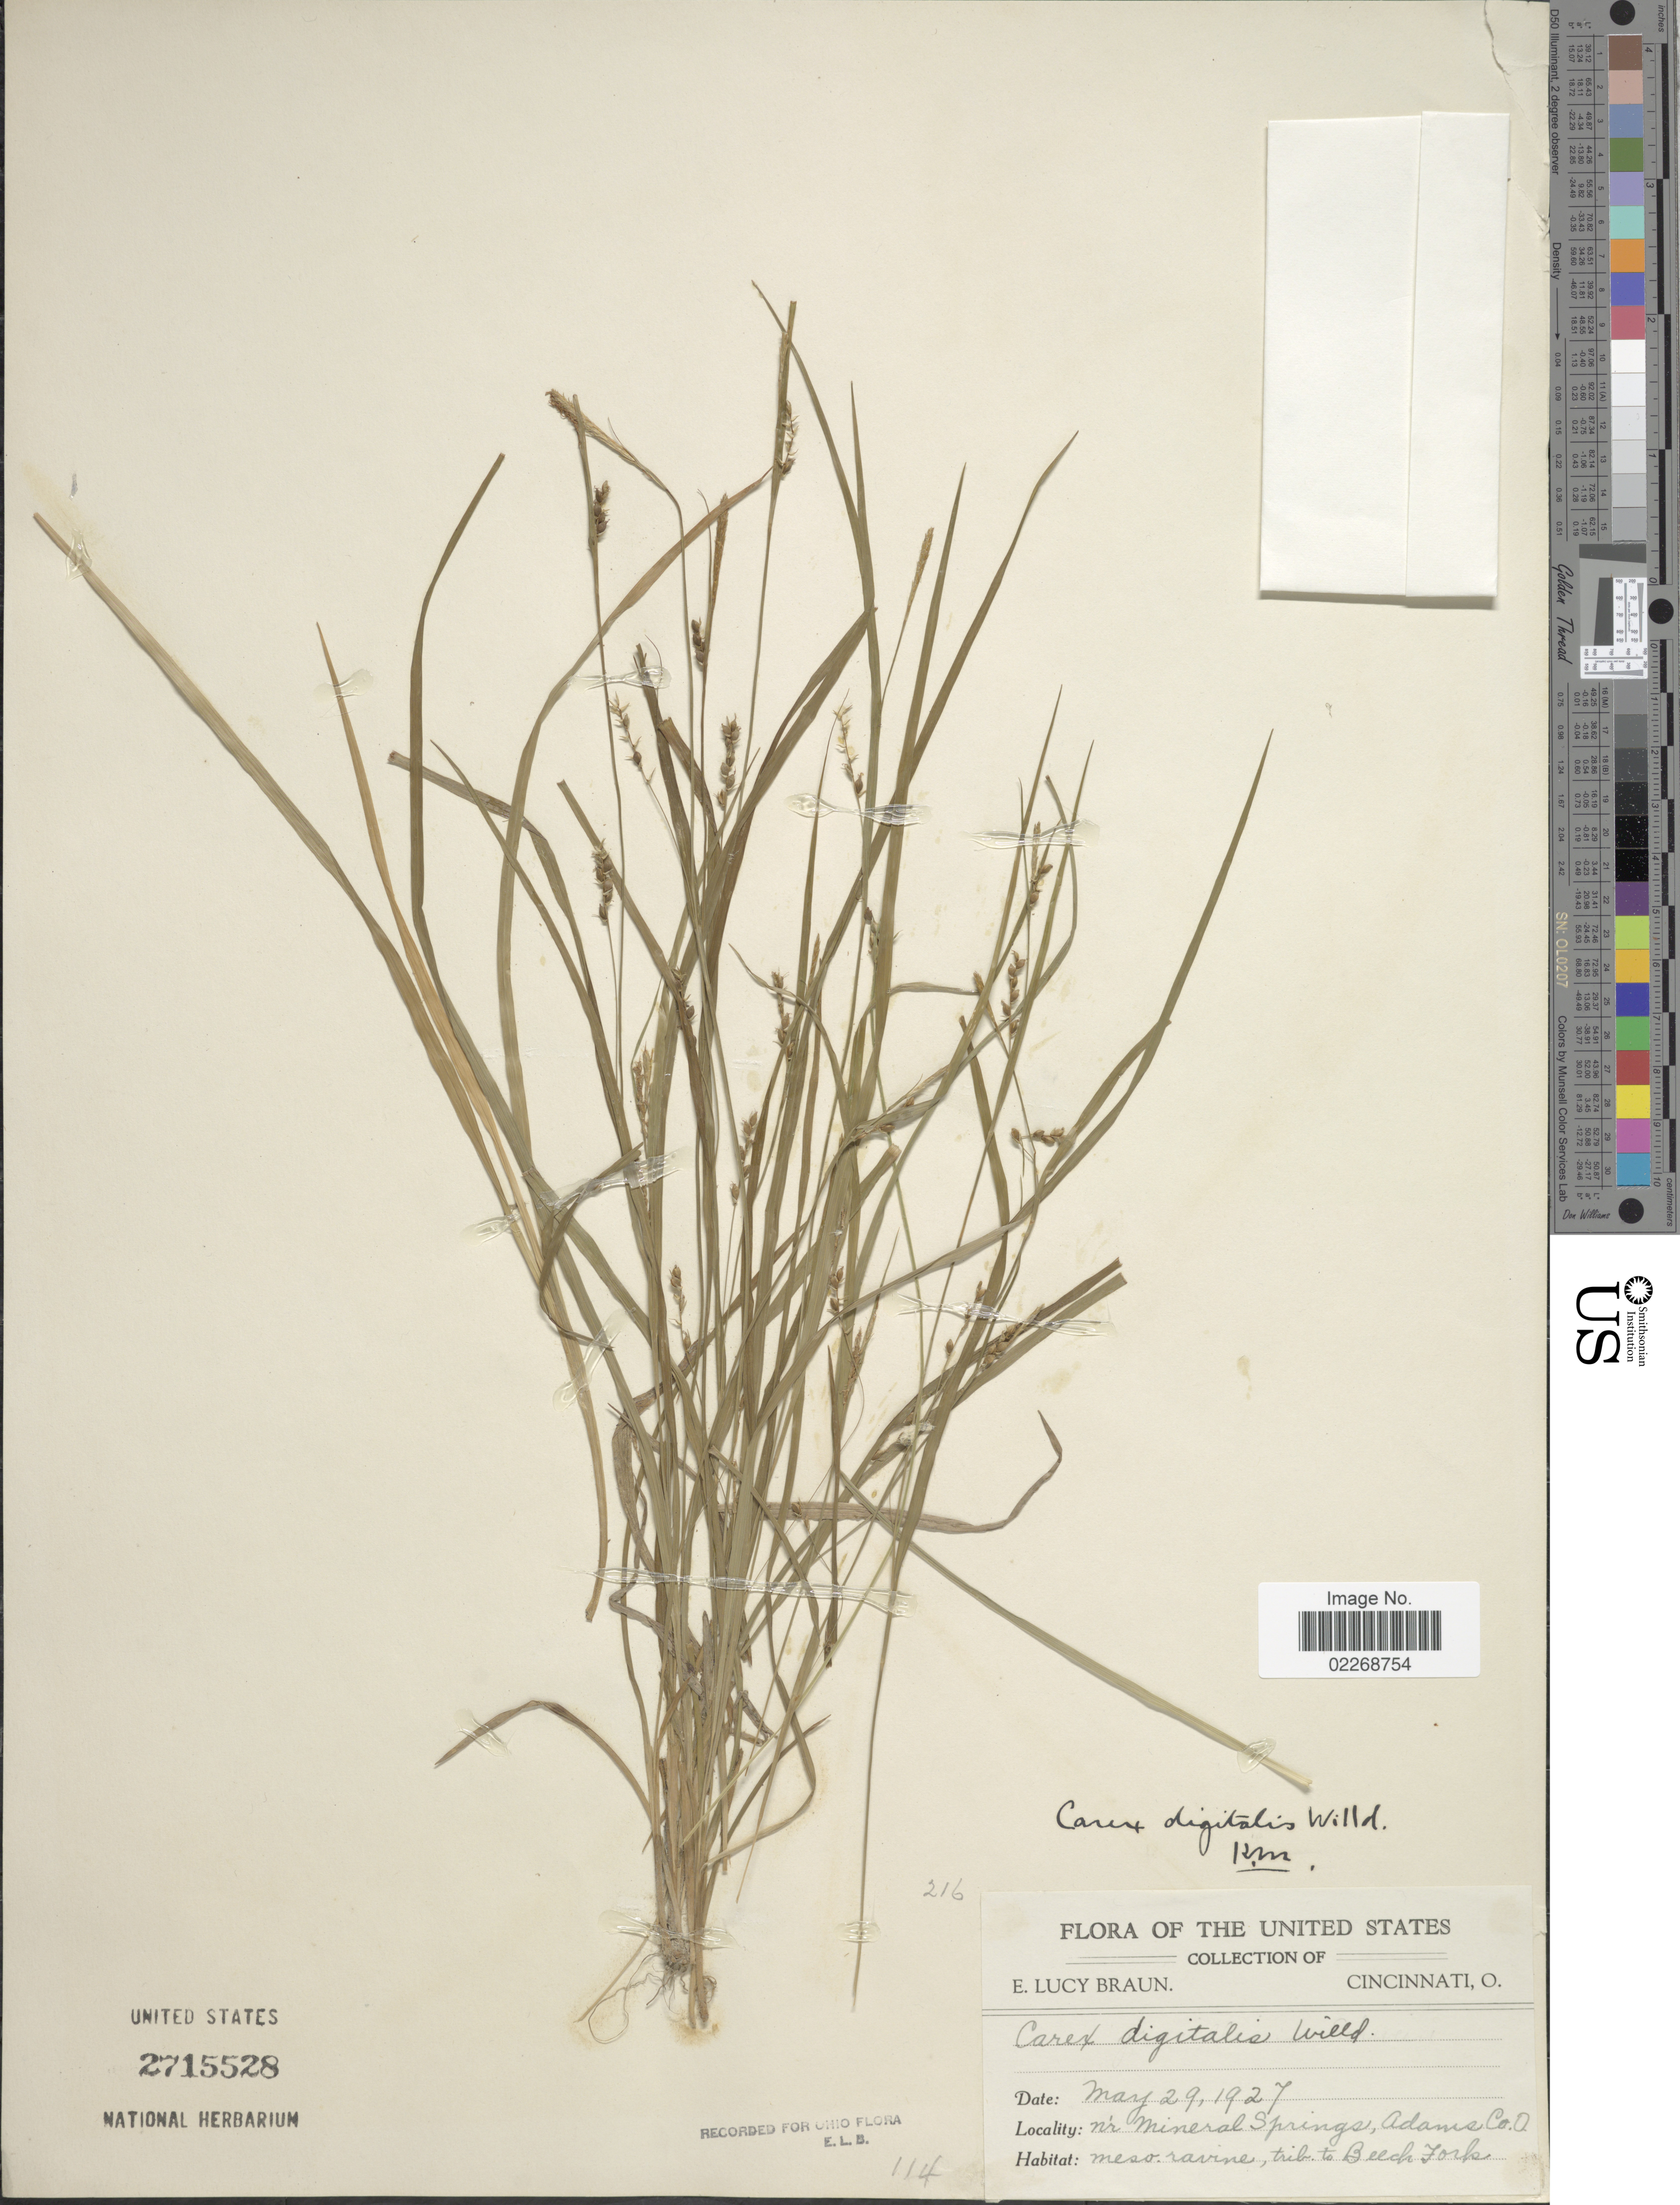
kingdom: Plantae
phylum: Tracheophyta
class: Liliopsida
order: Poales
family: Cyperaceae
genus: Carex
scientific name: Carex digitalis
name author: Willd.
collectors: E. L. Braun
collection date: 1927-05-29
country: United States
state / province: Ohio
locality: Nr Mineral Springs, Adams Co. Meso ravine, trib. to Beech Fork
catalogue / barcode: US 2715528